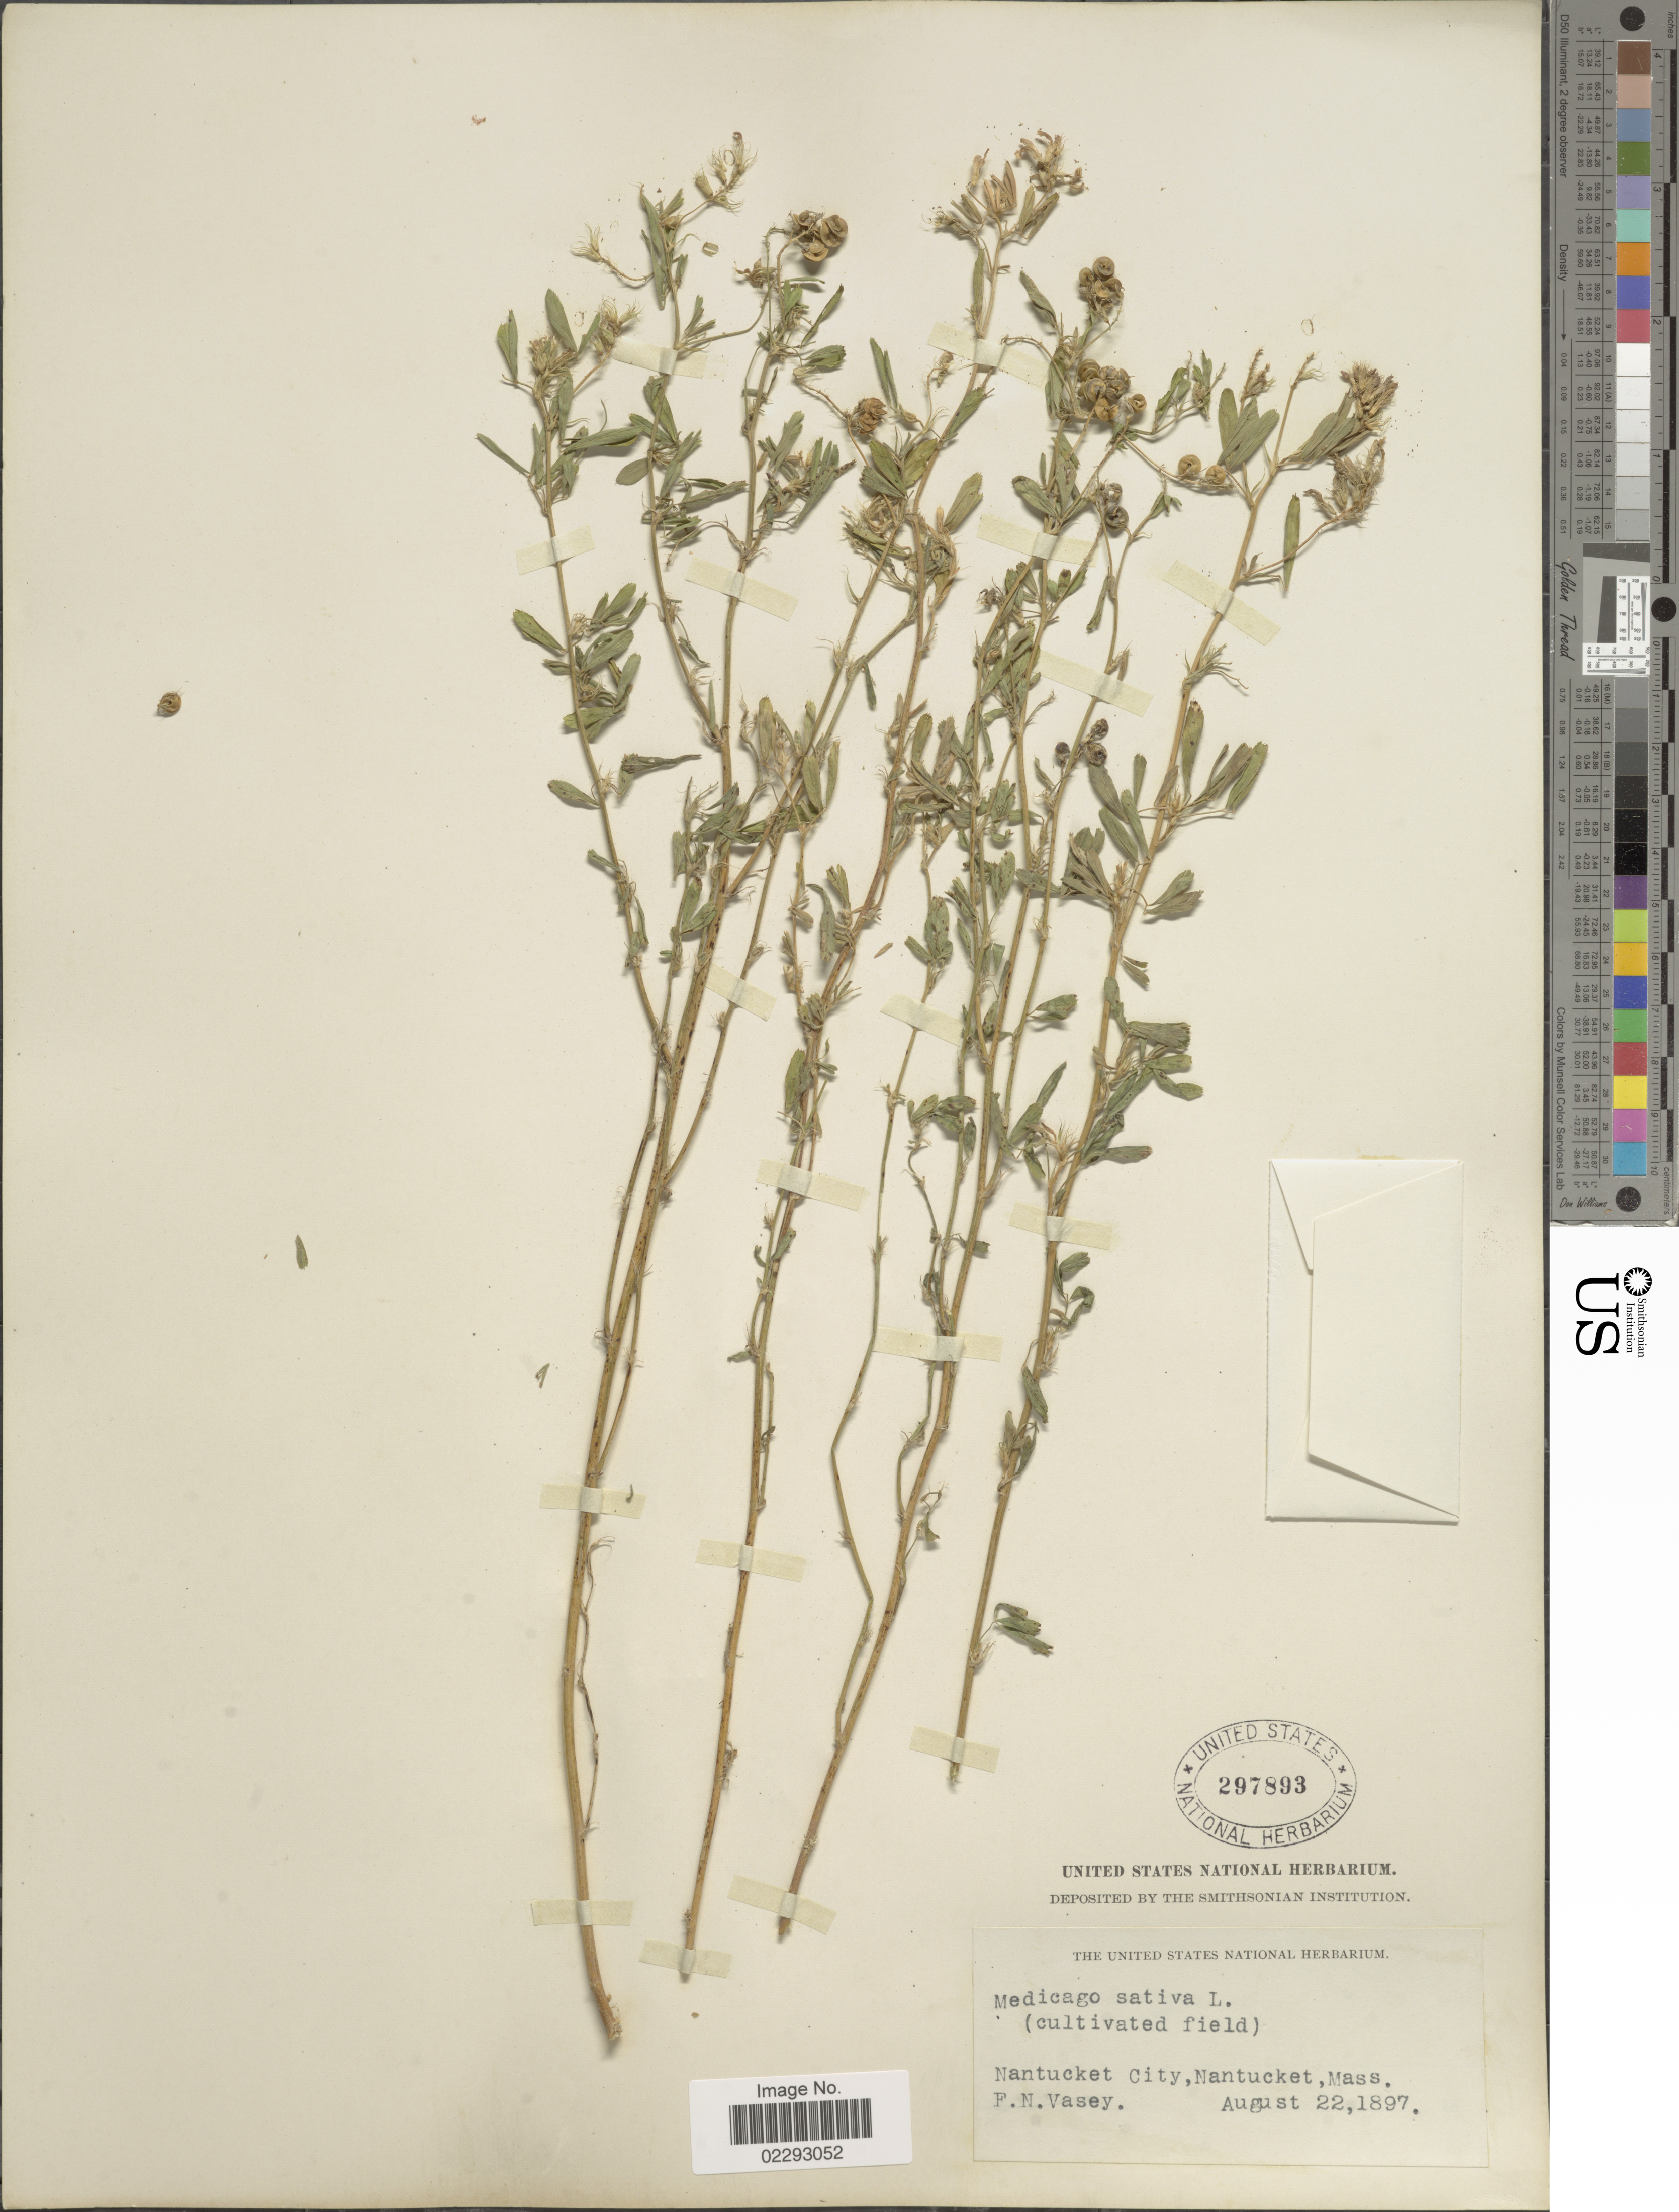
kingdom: Plantae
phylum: Tracheophyta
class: Magnoliopsida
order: Fabales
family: Fabaceae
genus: Medicago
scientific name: Medicago sativa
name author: L.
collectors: F. N. Vasey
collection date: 1897-08-22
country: United States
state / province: Massachusetts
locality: Nantucket City, natucket, Mass.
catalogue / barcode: US 297893